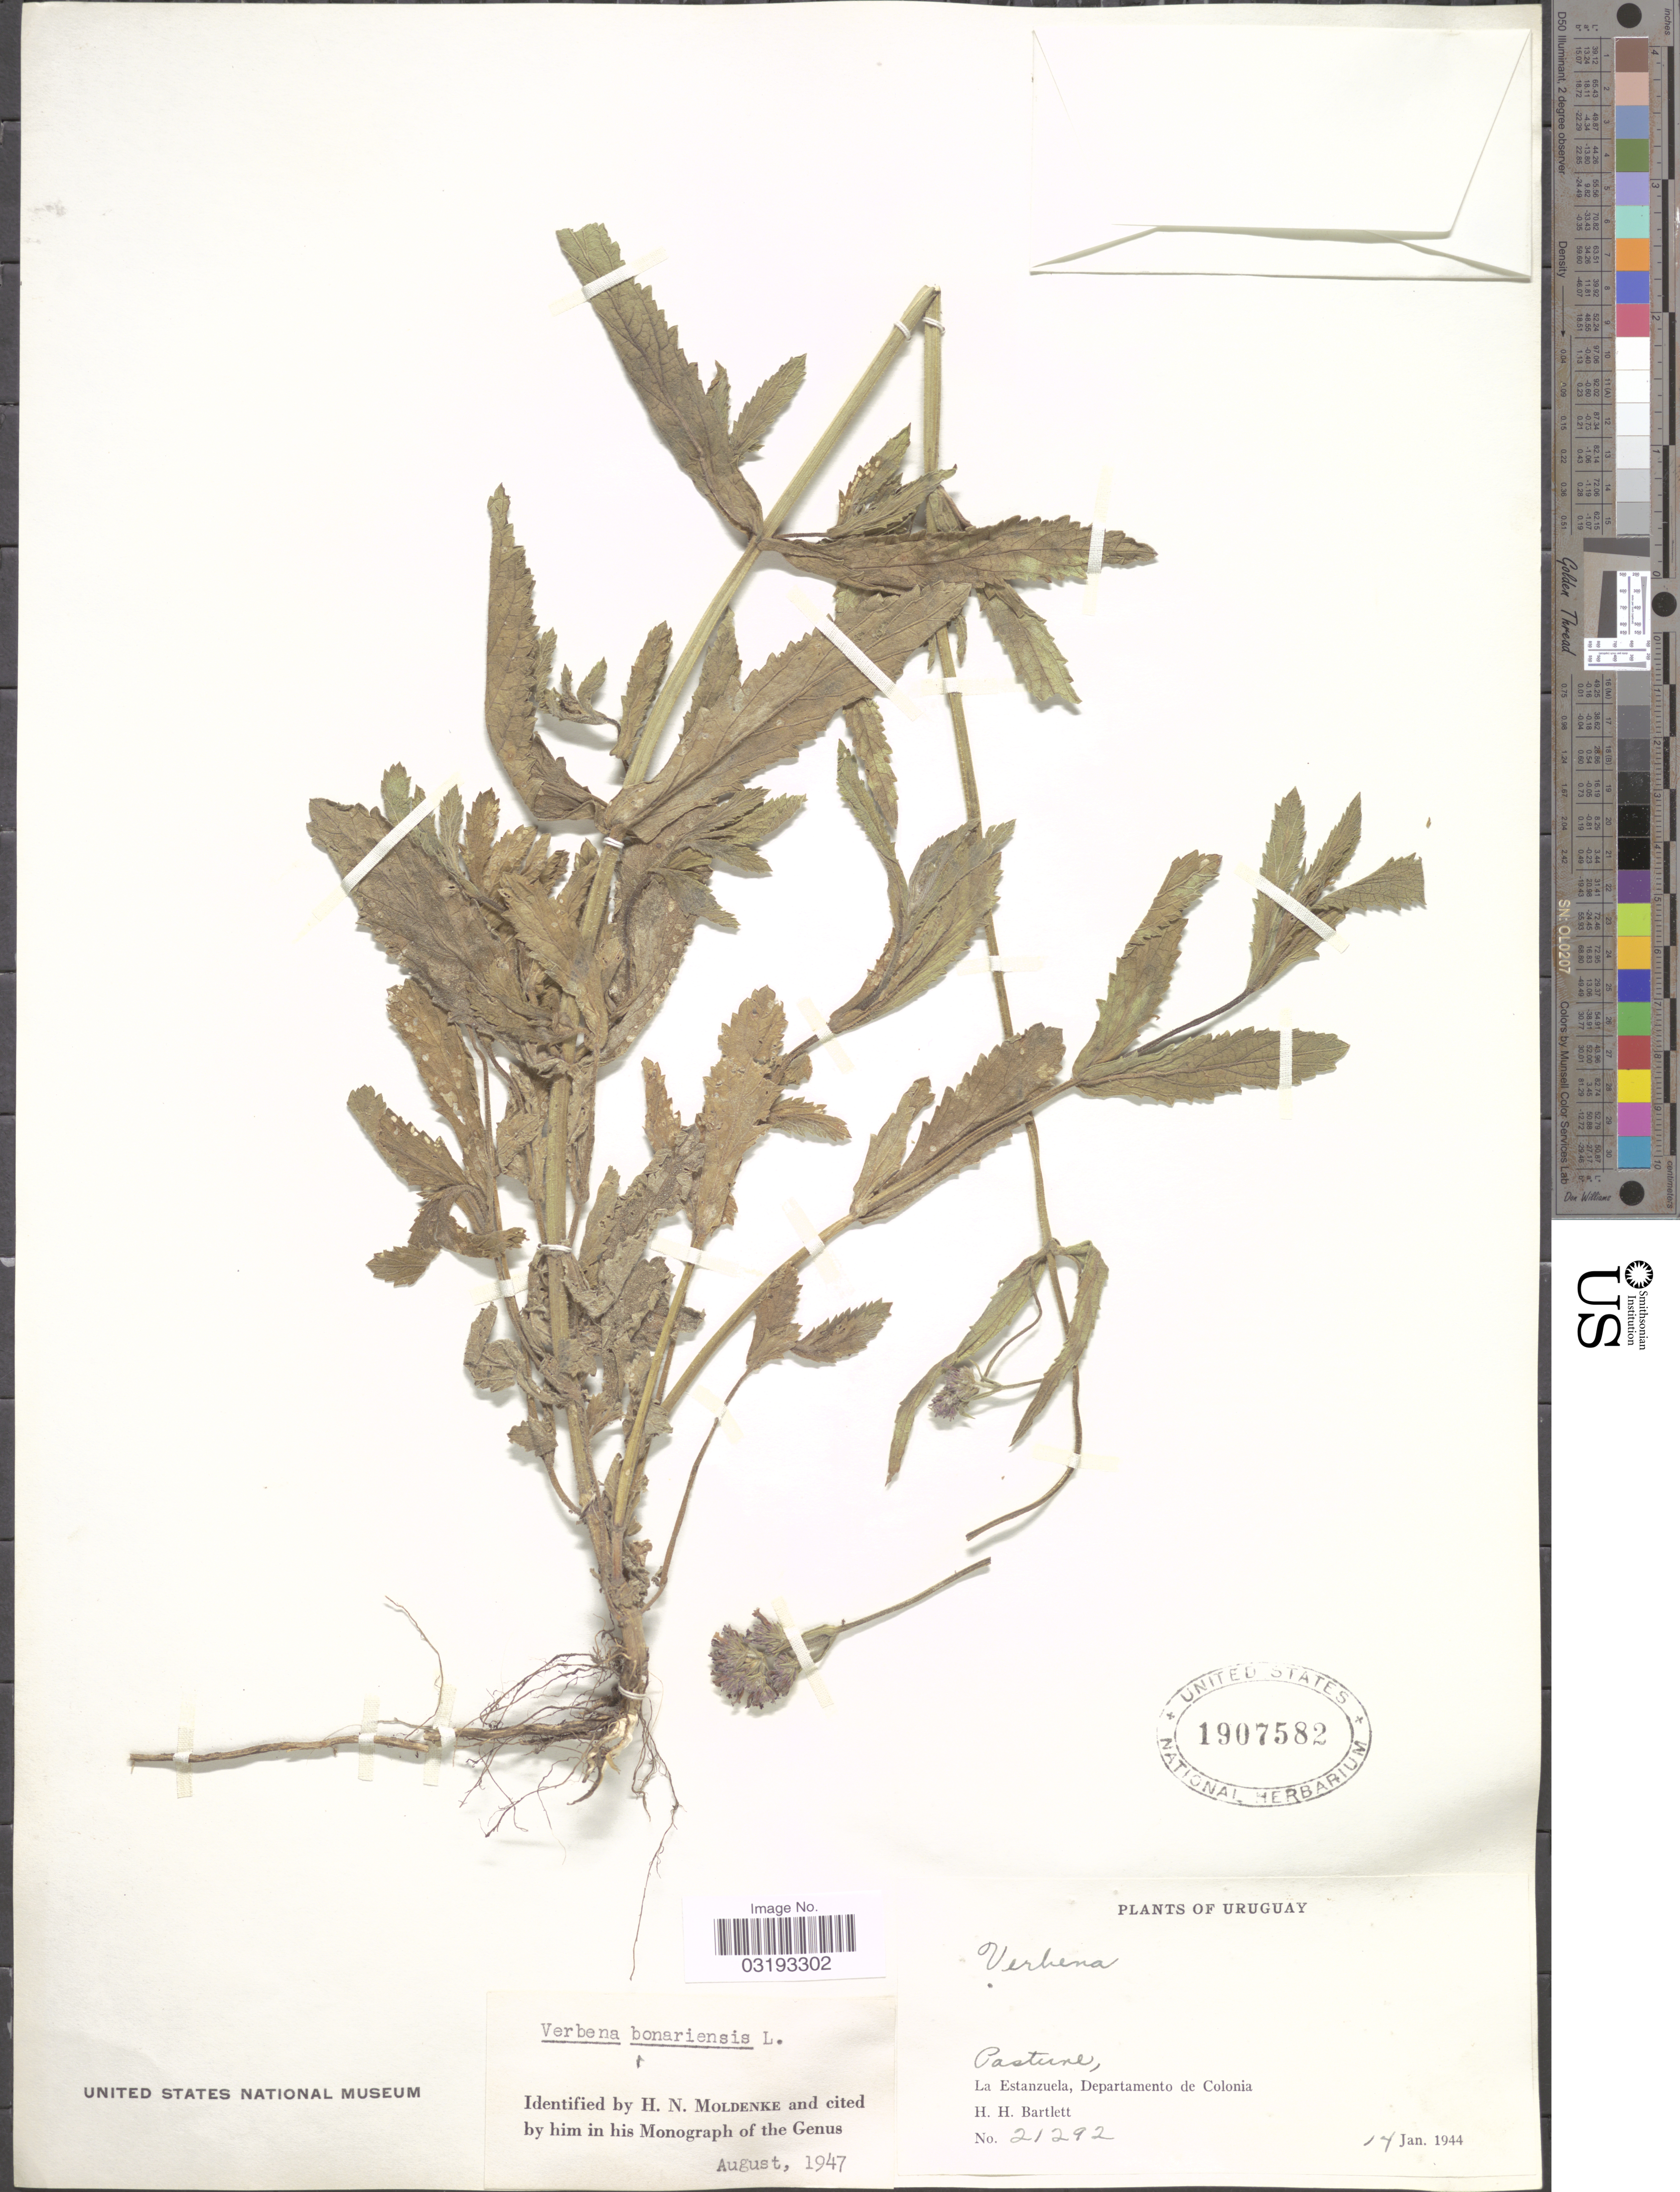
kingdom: Plantae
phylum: Tracheophyta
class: Magnoliopsida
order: Lamiales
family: Verbenaceae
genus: Verbena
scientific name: Verbena bonariensis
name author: L.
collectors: H. H. Bartlett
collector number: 21292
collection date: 1944-01-14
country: Uruguay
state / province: Colonia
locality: Pasture. La Estanzuela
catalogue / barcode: US 1907582